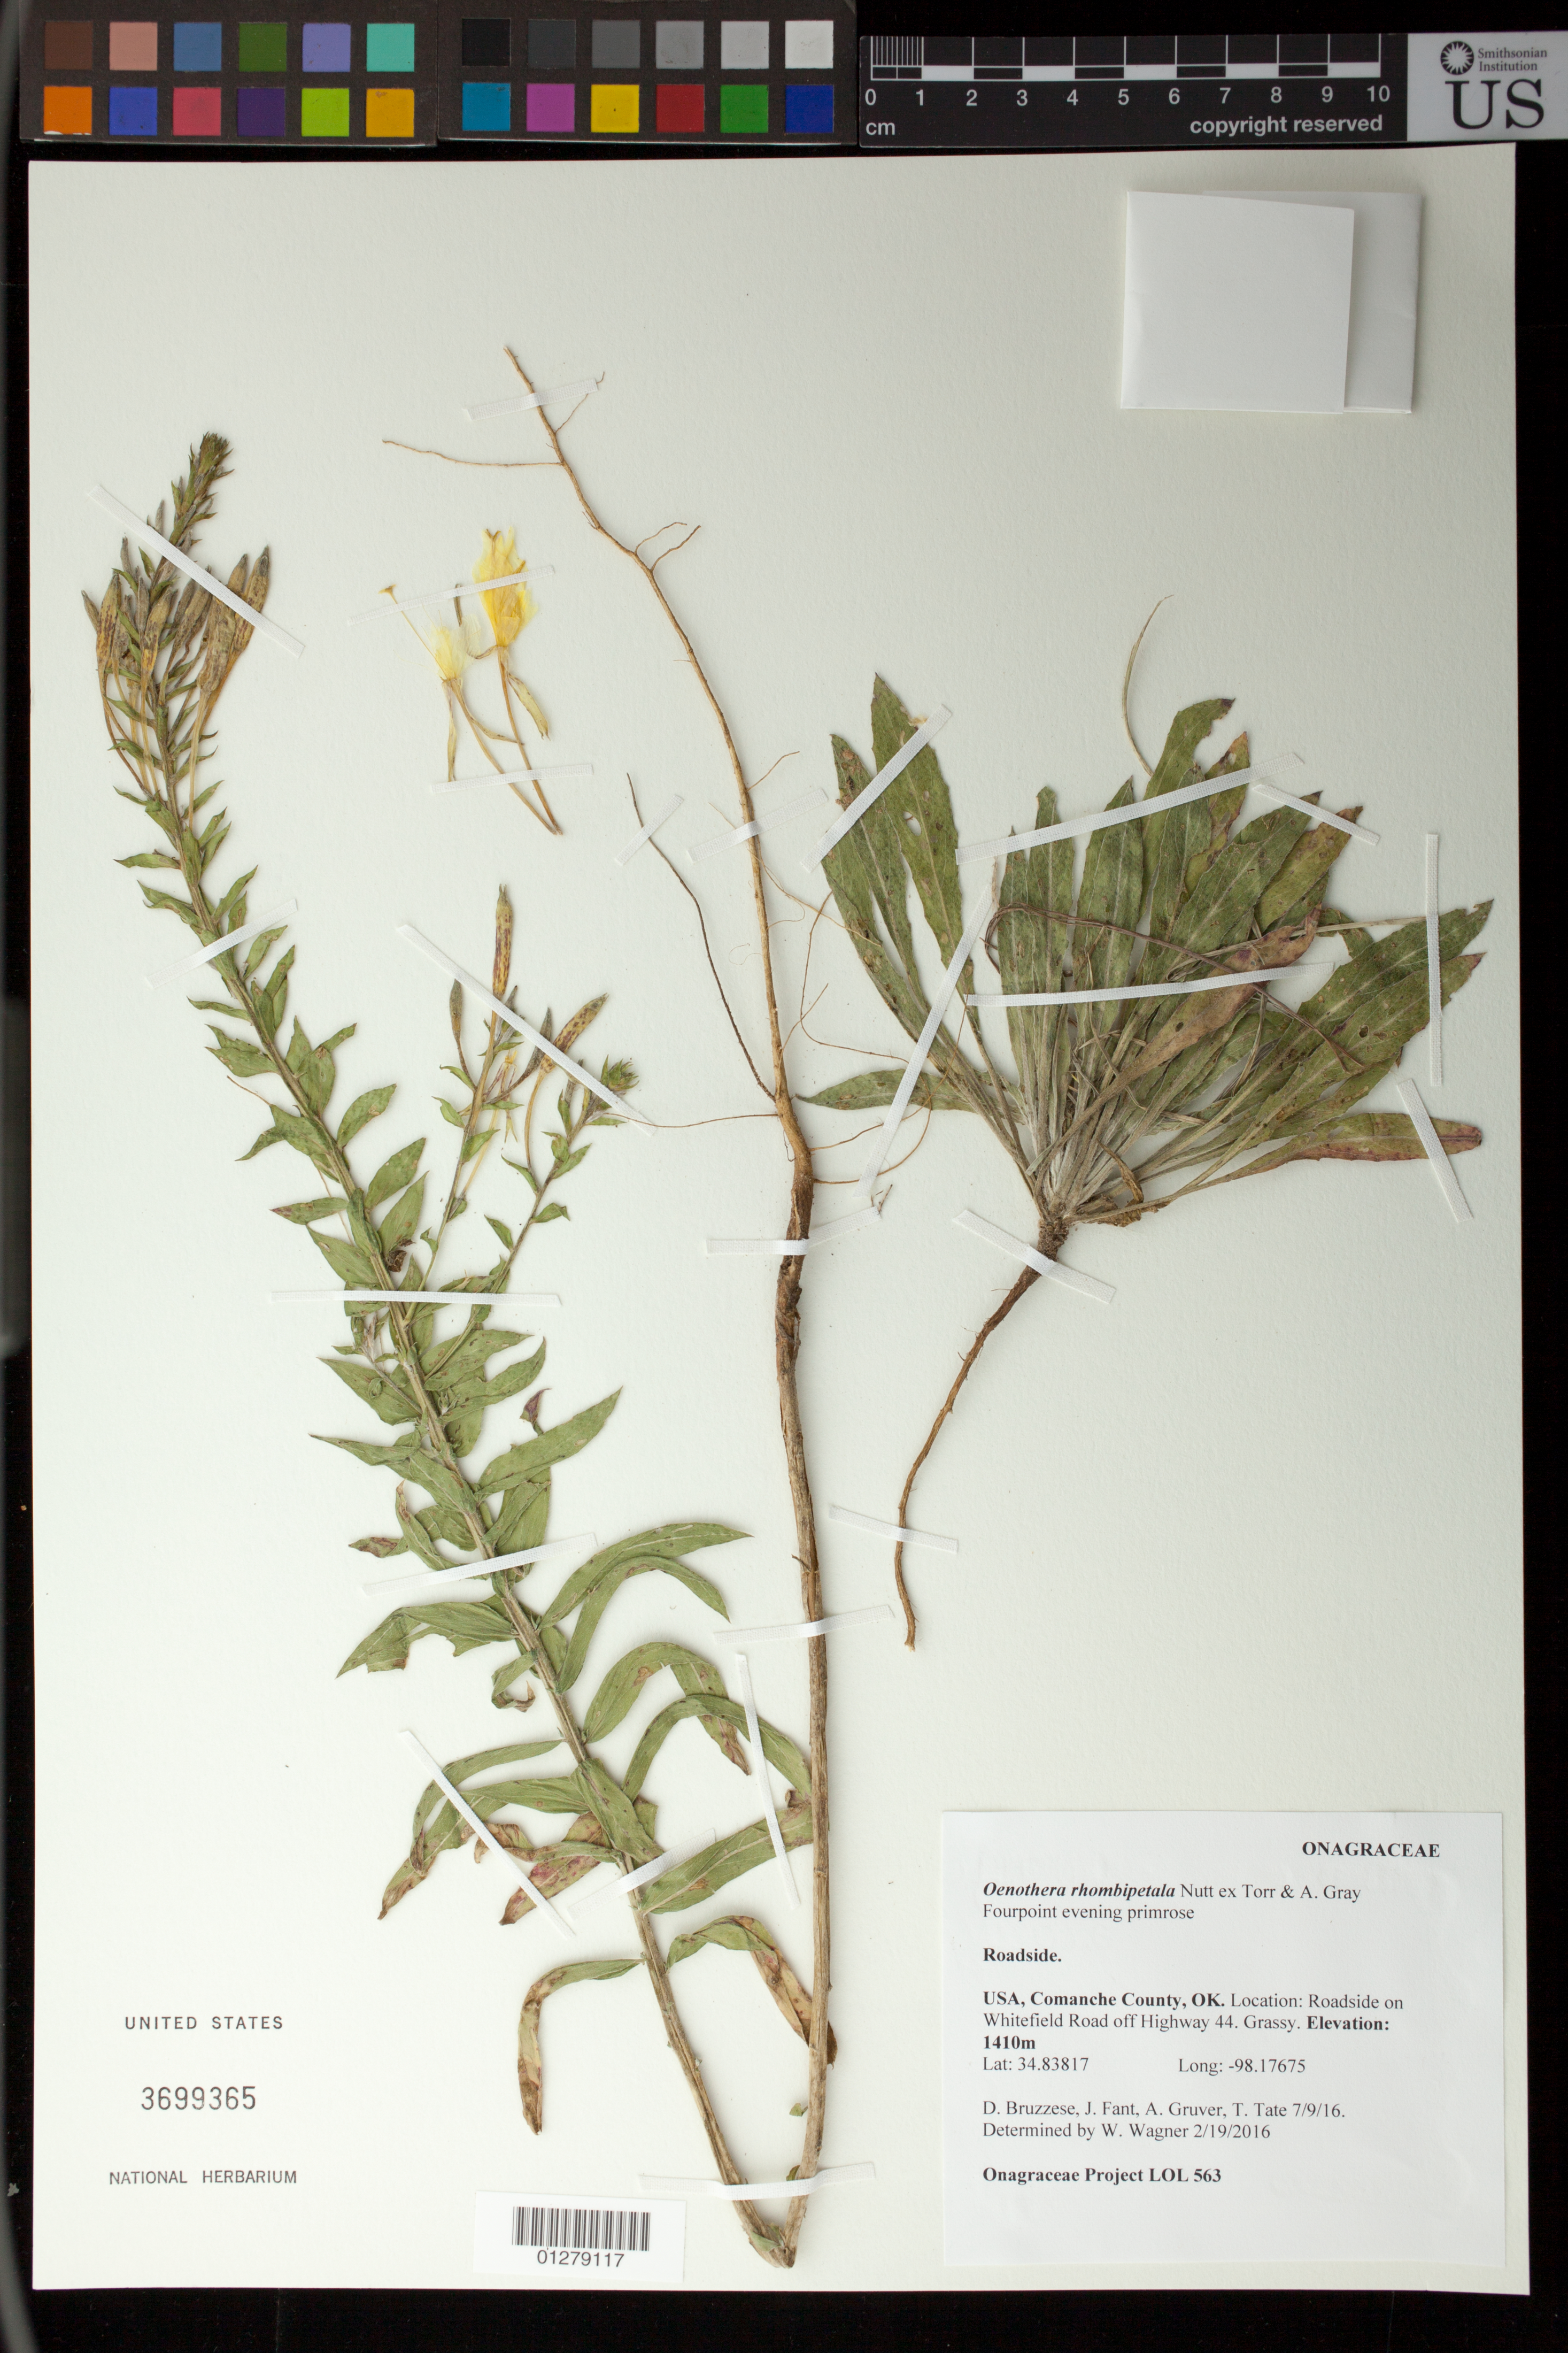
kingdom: Plantae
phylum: Tracheophyta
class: Magnoliopsida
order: Myrtales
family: Onagraceae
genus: Oenothera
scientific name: Oenothera rhombipetala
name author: Nutt. ex Torr & A. Gray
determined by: Wagner, W. L., (BOT), Smithsonian Institution - National Museum of Natural History (UNITED STATES)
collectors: J. Fant, A. Gruver, D. Bruzzese & T. Tate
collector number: LOL 563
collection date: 2015-07-09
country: United States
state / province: Oklahoma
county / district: Comanche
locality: Roadside on Whitefield Road off Highway 44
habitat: Grassy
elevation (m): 1410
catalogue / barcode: US 3699365